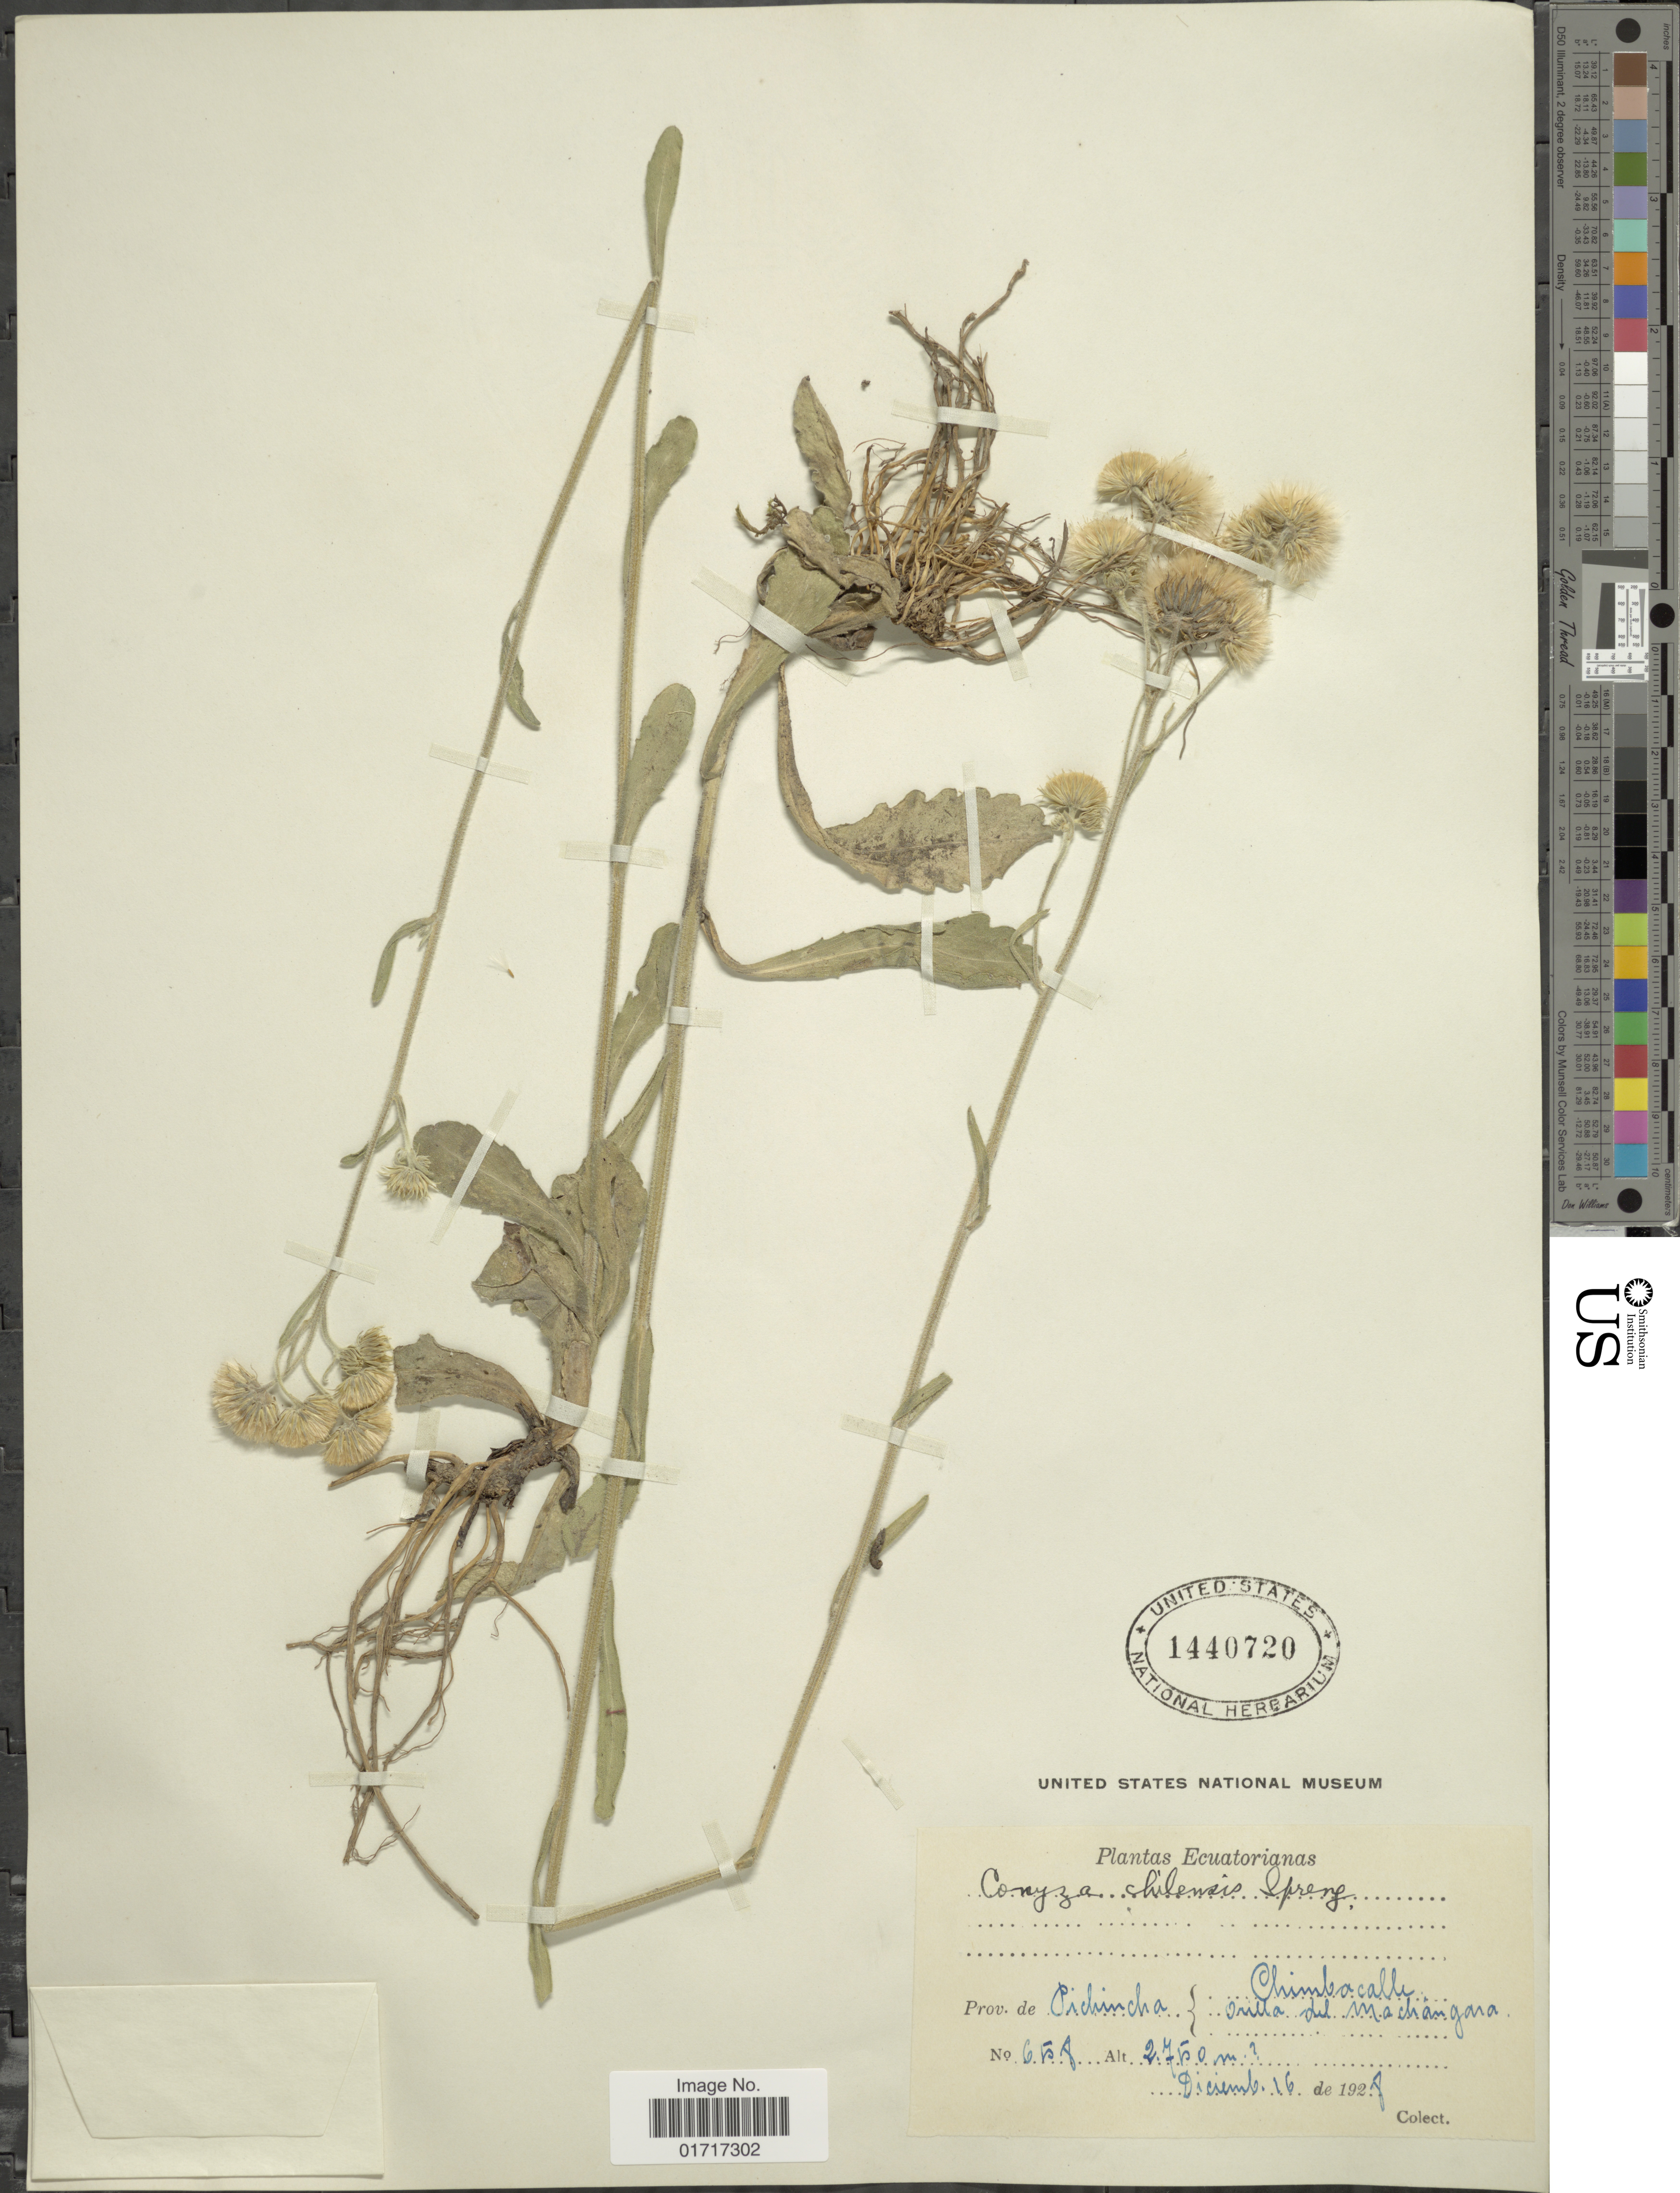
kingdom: Plantae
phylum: Tracheophyta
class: Magnoliopsida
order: Asterales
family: Asteraceae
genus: Conyza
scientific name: Conyza primulaefolia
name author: (Lam.) Cuatrec. & Lourteig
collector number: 658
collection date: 1928-12-16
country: Ecuador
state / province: Pichincha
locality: Prov. de Pichincha. Chimbacalle, Orilla del Machangana.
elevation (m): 2750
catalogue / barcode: US 1440720